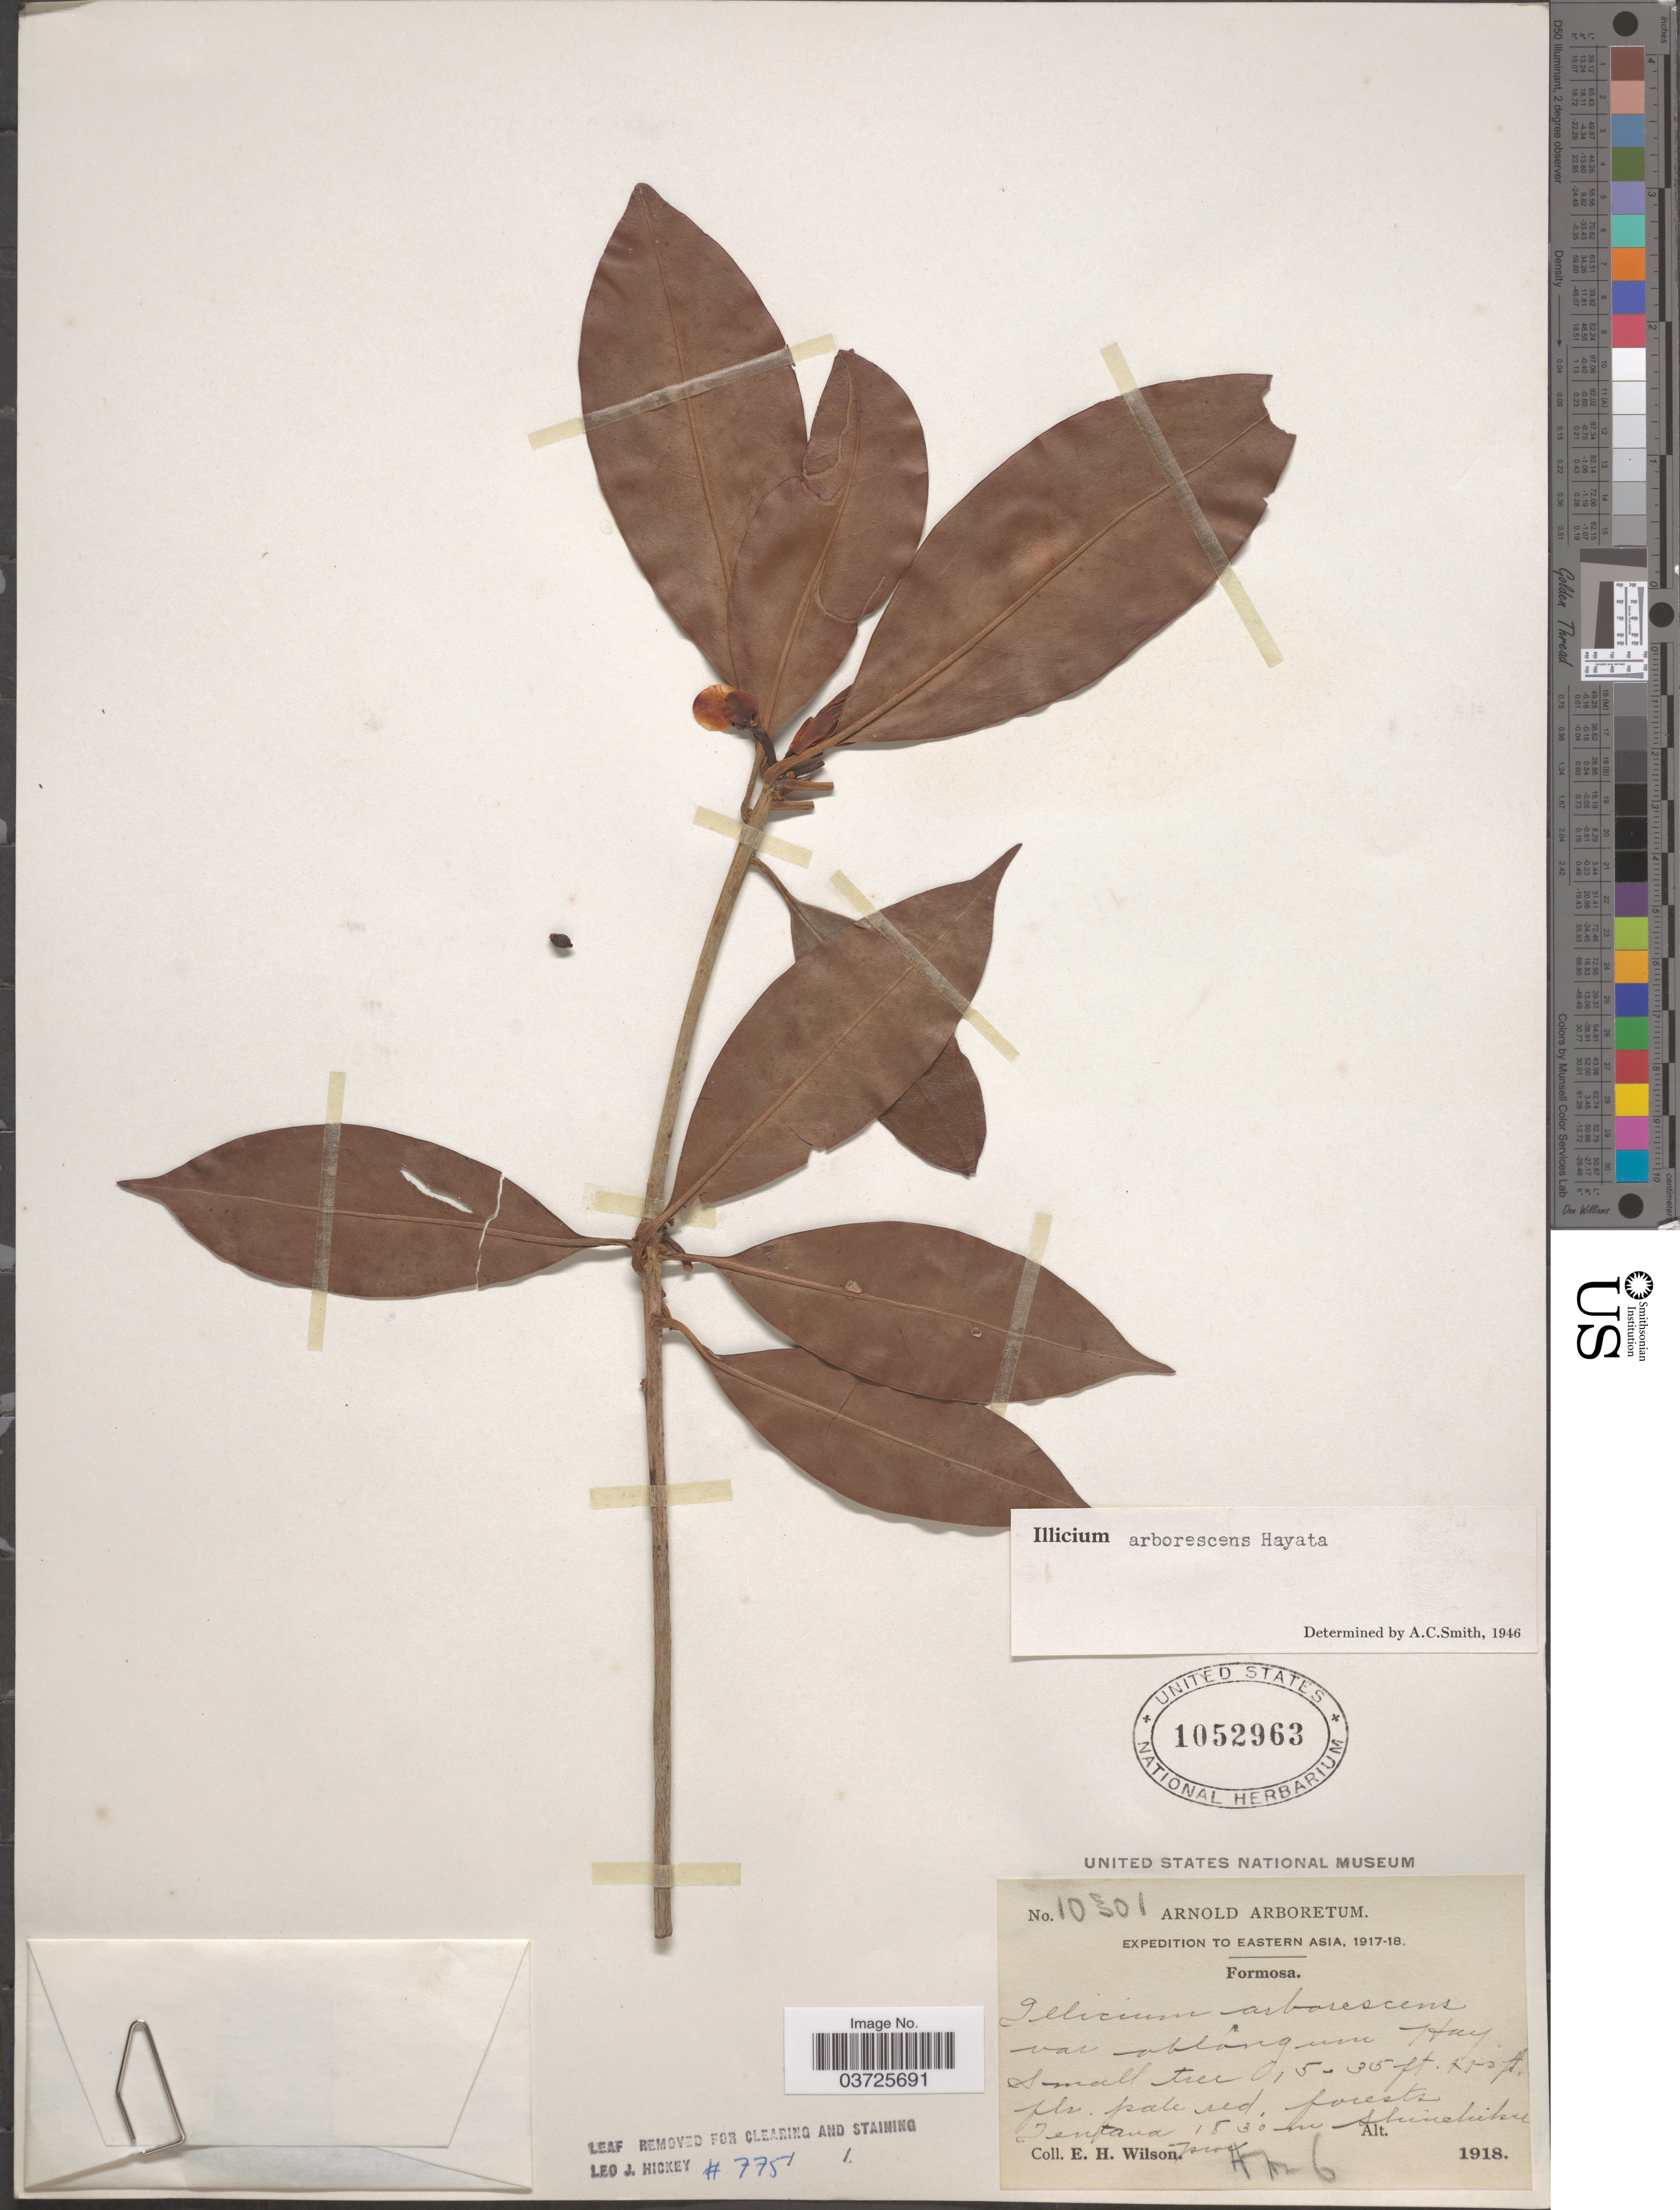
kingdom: Plantae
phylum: Tracheophyta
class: Magnoliopsida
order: Austrobaileyales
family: Schisandraceae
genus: Illicium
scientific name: Illicium arborescens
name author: Hayata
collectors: E. Wilson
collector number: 10301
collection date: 1918-04-06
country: Taiwan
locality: Eastern Asia. Formosa. Tentana. Shinschiku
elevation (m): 1830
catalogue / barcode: US 1052963